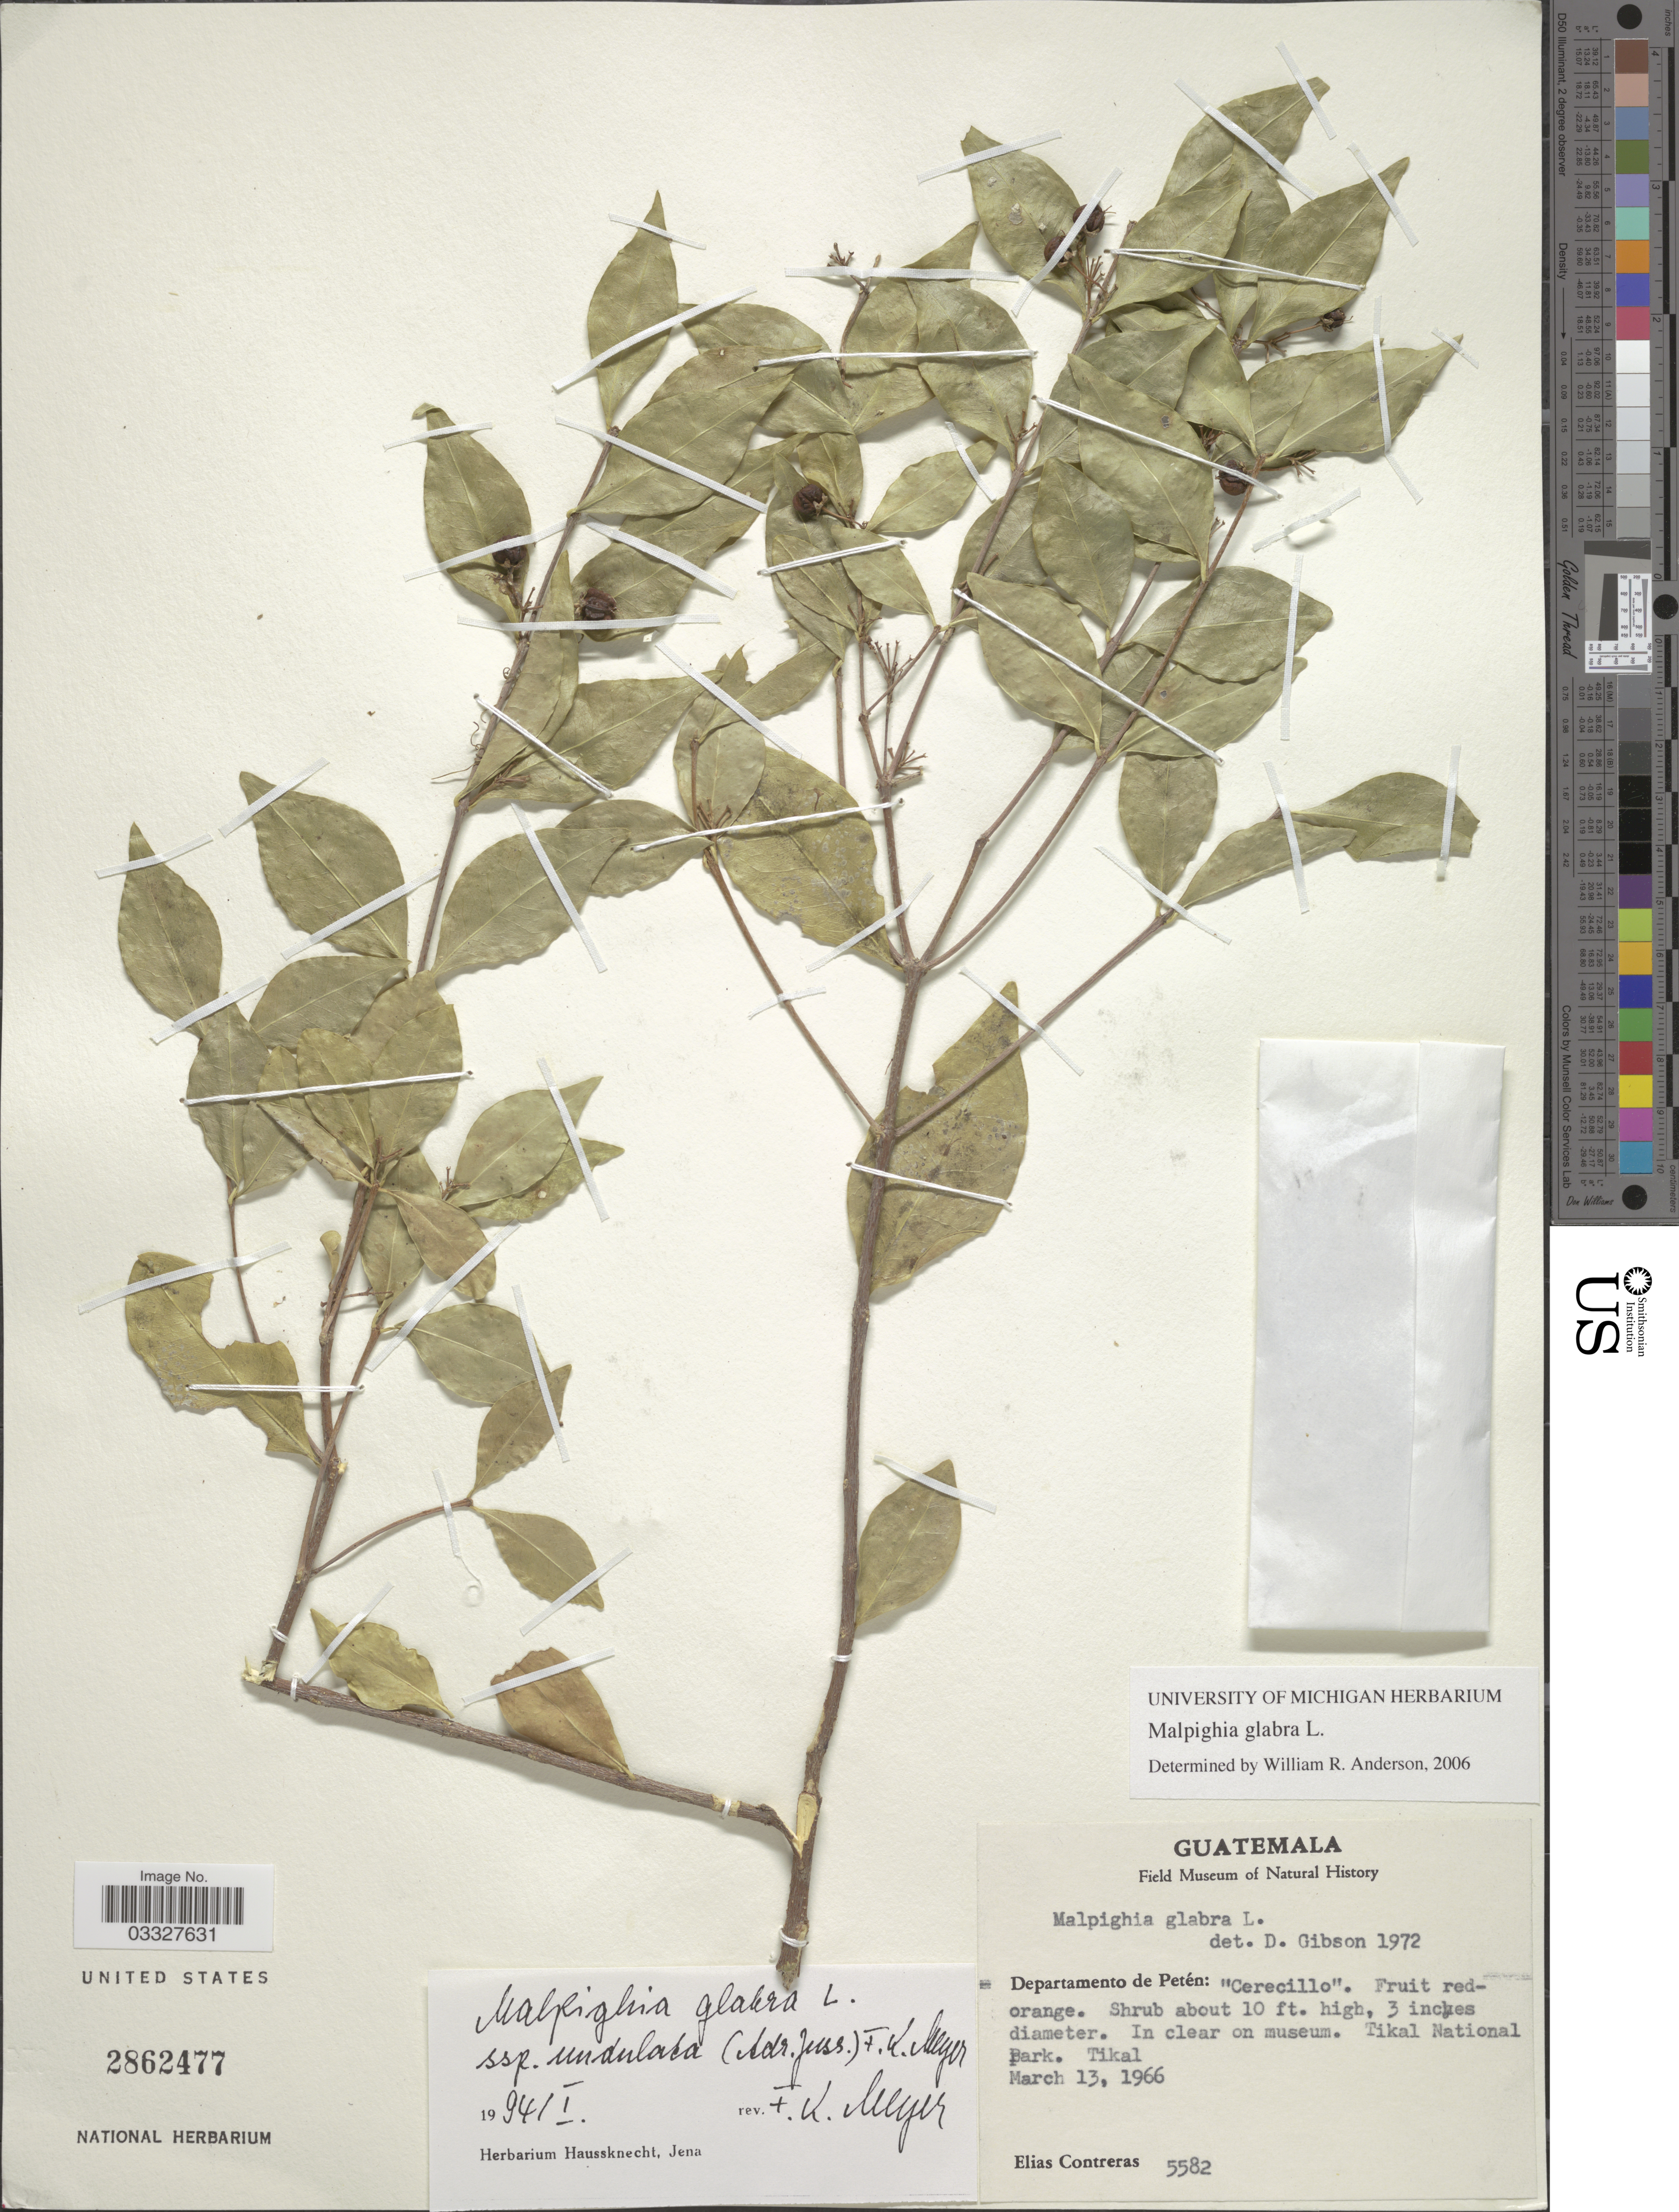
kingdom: Plantae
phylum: Tracheophyta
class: Magnoliopsida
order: Malpighiales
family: Malpighiaceae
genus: Malpighia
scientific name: Malpighia glabra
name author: L.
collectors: E. Contreras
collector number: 5582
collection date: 1966-03-13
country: Guatemala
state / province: El Petén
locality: Departamento de Petén: Tikal National Park, Tikal.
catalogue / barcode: US 2862477